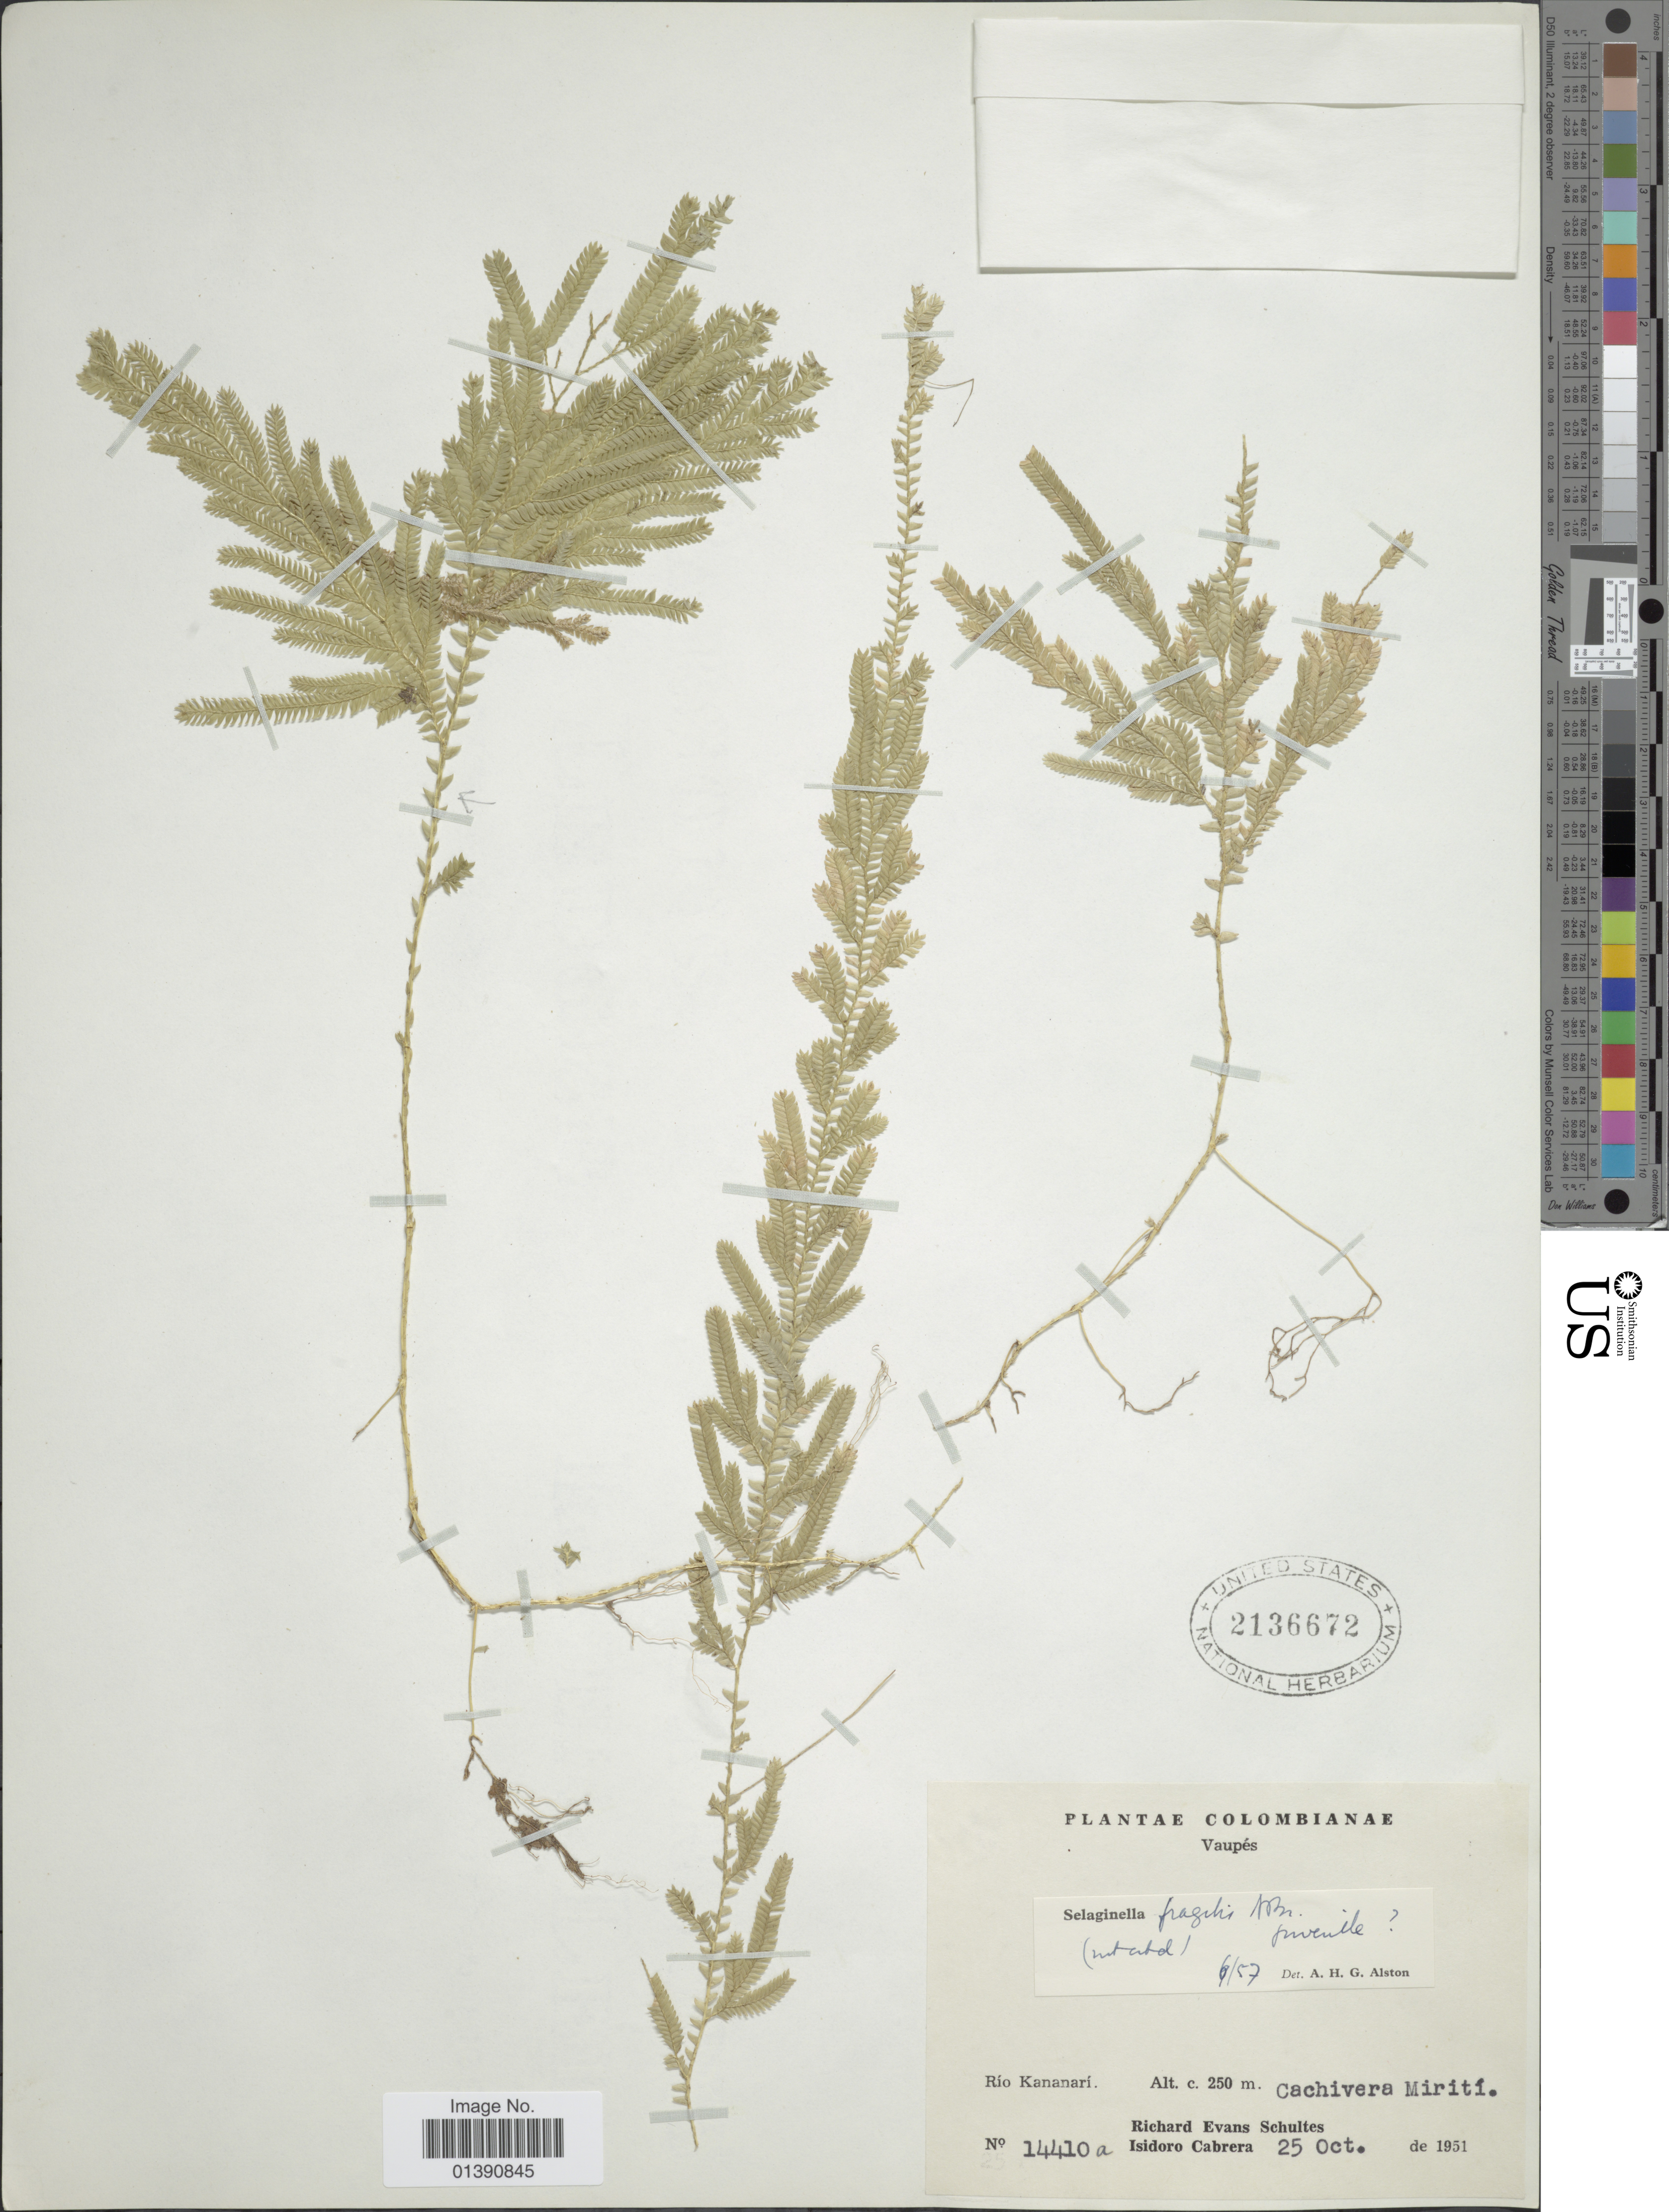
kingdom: Plantae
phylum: Tracheophyta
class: Lycopodiopsida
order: Selaginellales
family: Selaginellaceae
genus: Selaginella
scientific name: Selaginella fragilis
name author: A. Braun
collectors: R. E. Schultes & I. Cabrera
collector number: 14410a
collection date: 1951-10-25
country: Colombia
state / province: Vaupés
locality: Rio Kananari, Cachivera Miriti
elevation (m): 250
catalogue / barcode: US 2136672